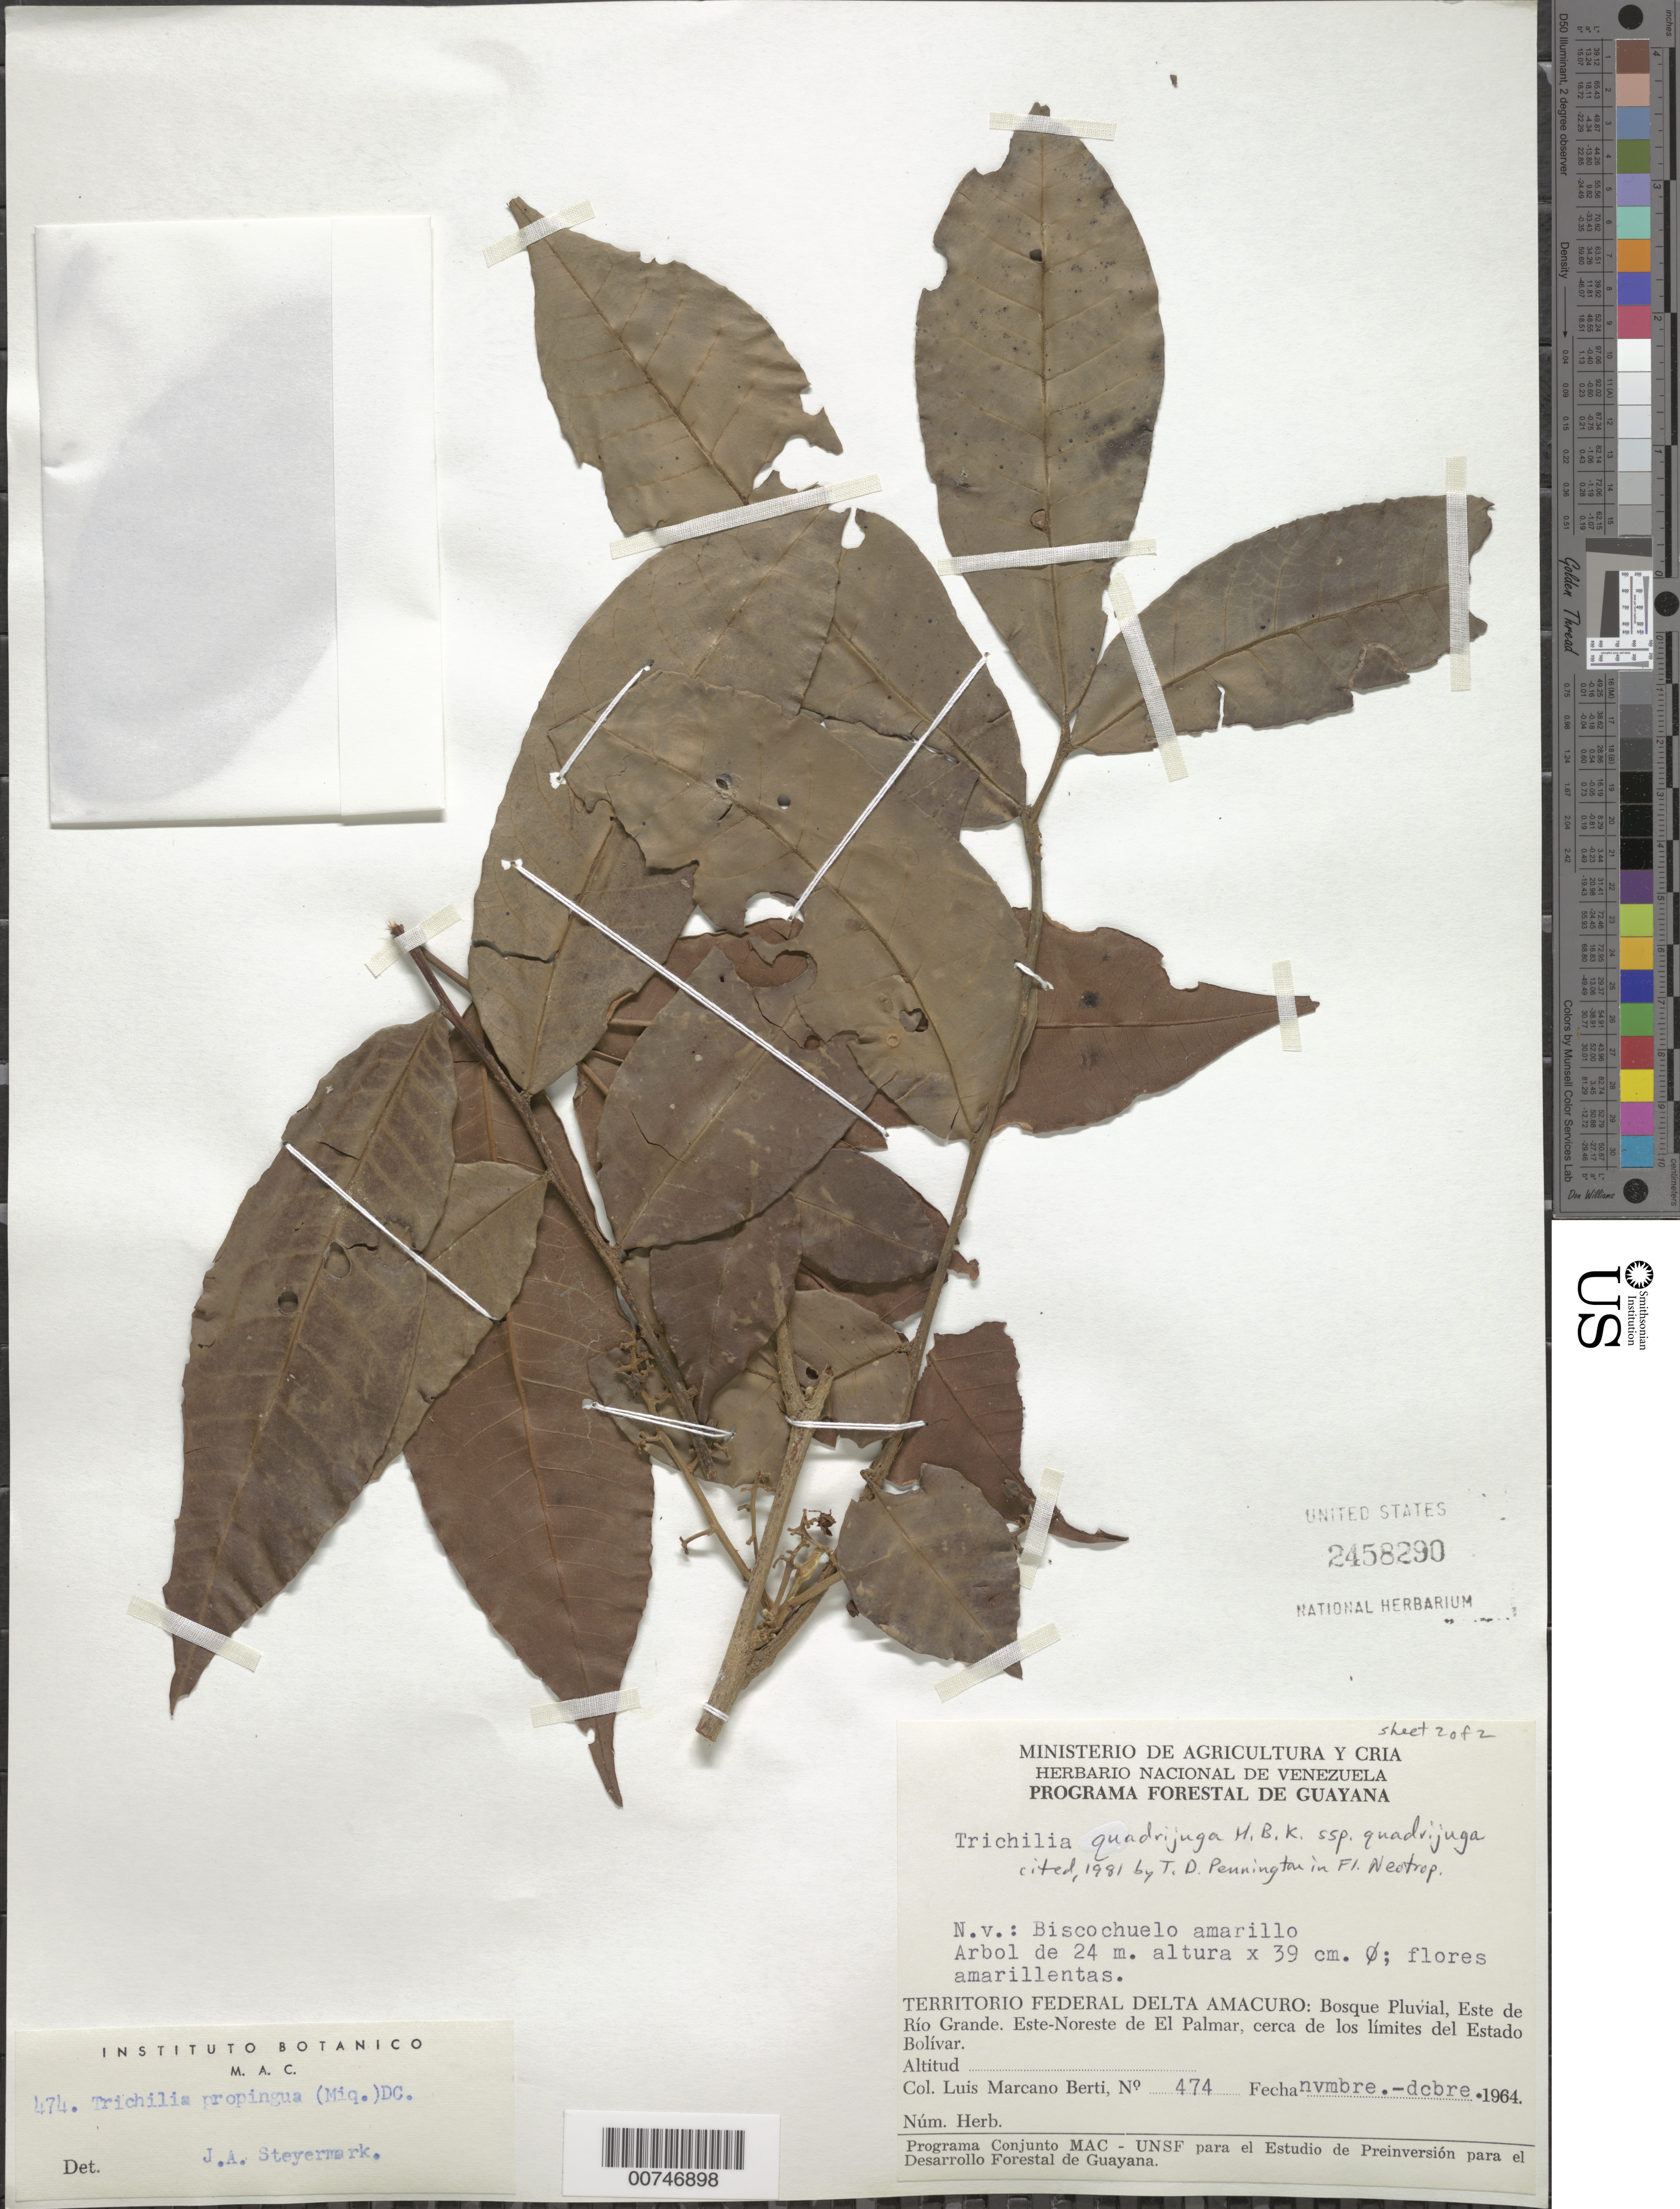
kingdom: Plantae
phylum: Tracheophyta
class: Magnoliopsida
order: Sapindales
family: Meliaceae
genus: Trichilia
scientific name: Trichilia quadrijuga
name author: Kunth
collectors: L. Marcano-Berti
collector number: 474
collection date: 1964-11/1964-12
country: Venezuela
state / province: Delta Amacuro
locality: Territorio Federal Delta Amacuro: Bosque Pluvial, Este de Río Grande. Este-Noreste de El Palmar, cerca de los límites del Estado Bolívar.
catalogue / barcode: US 2458290